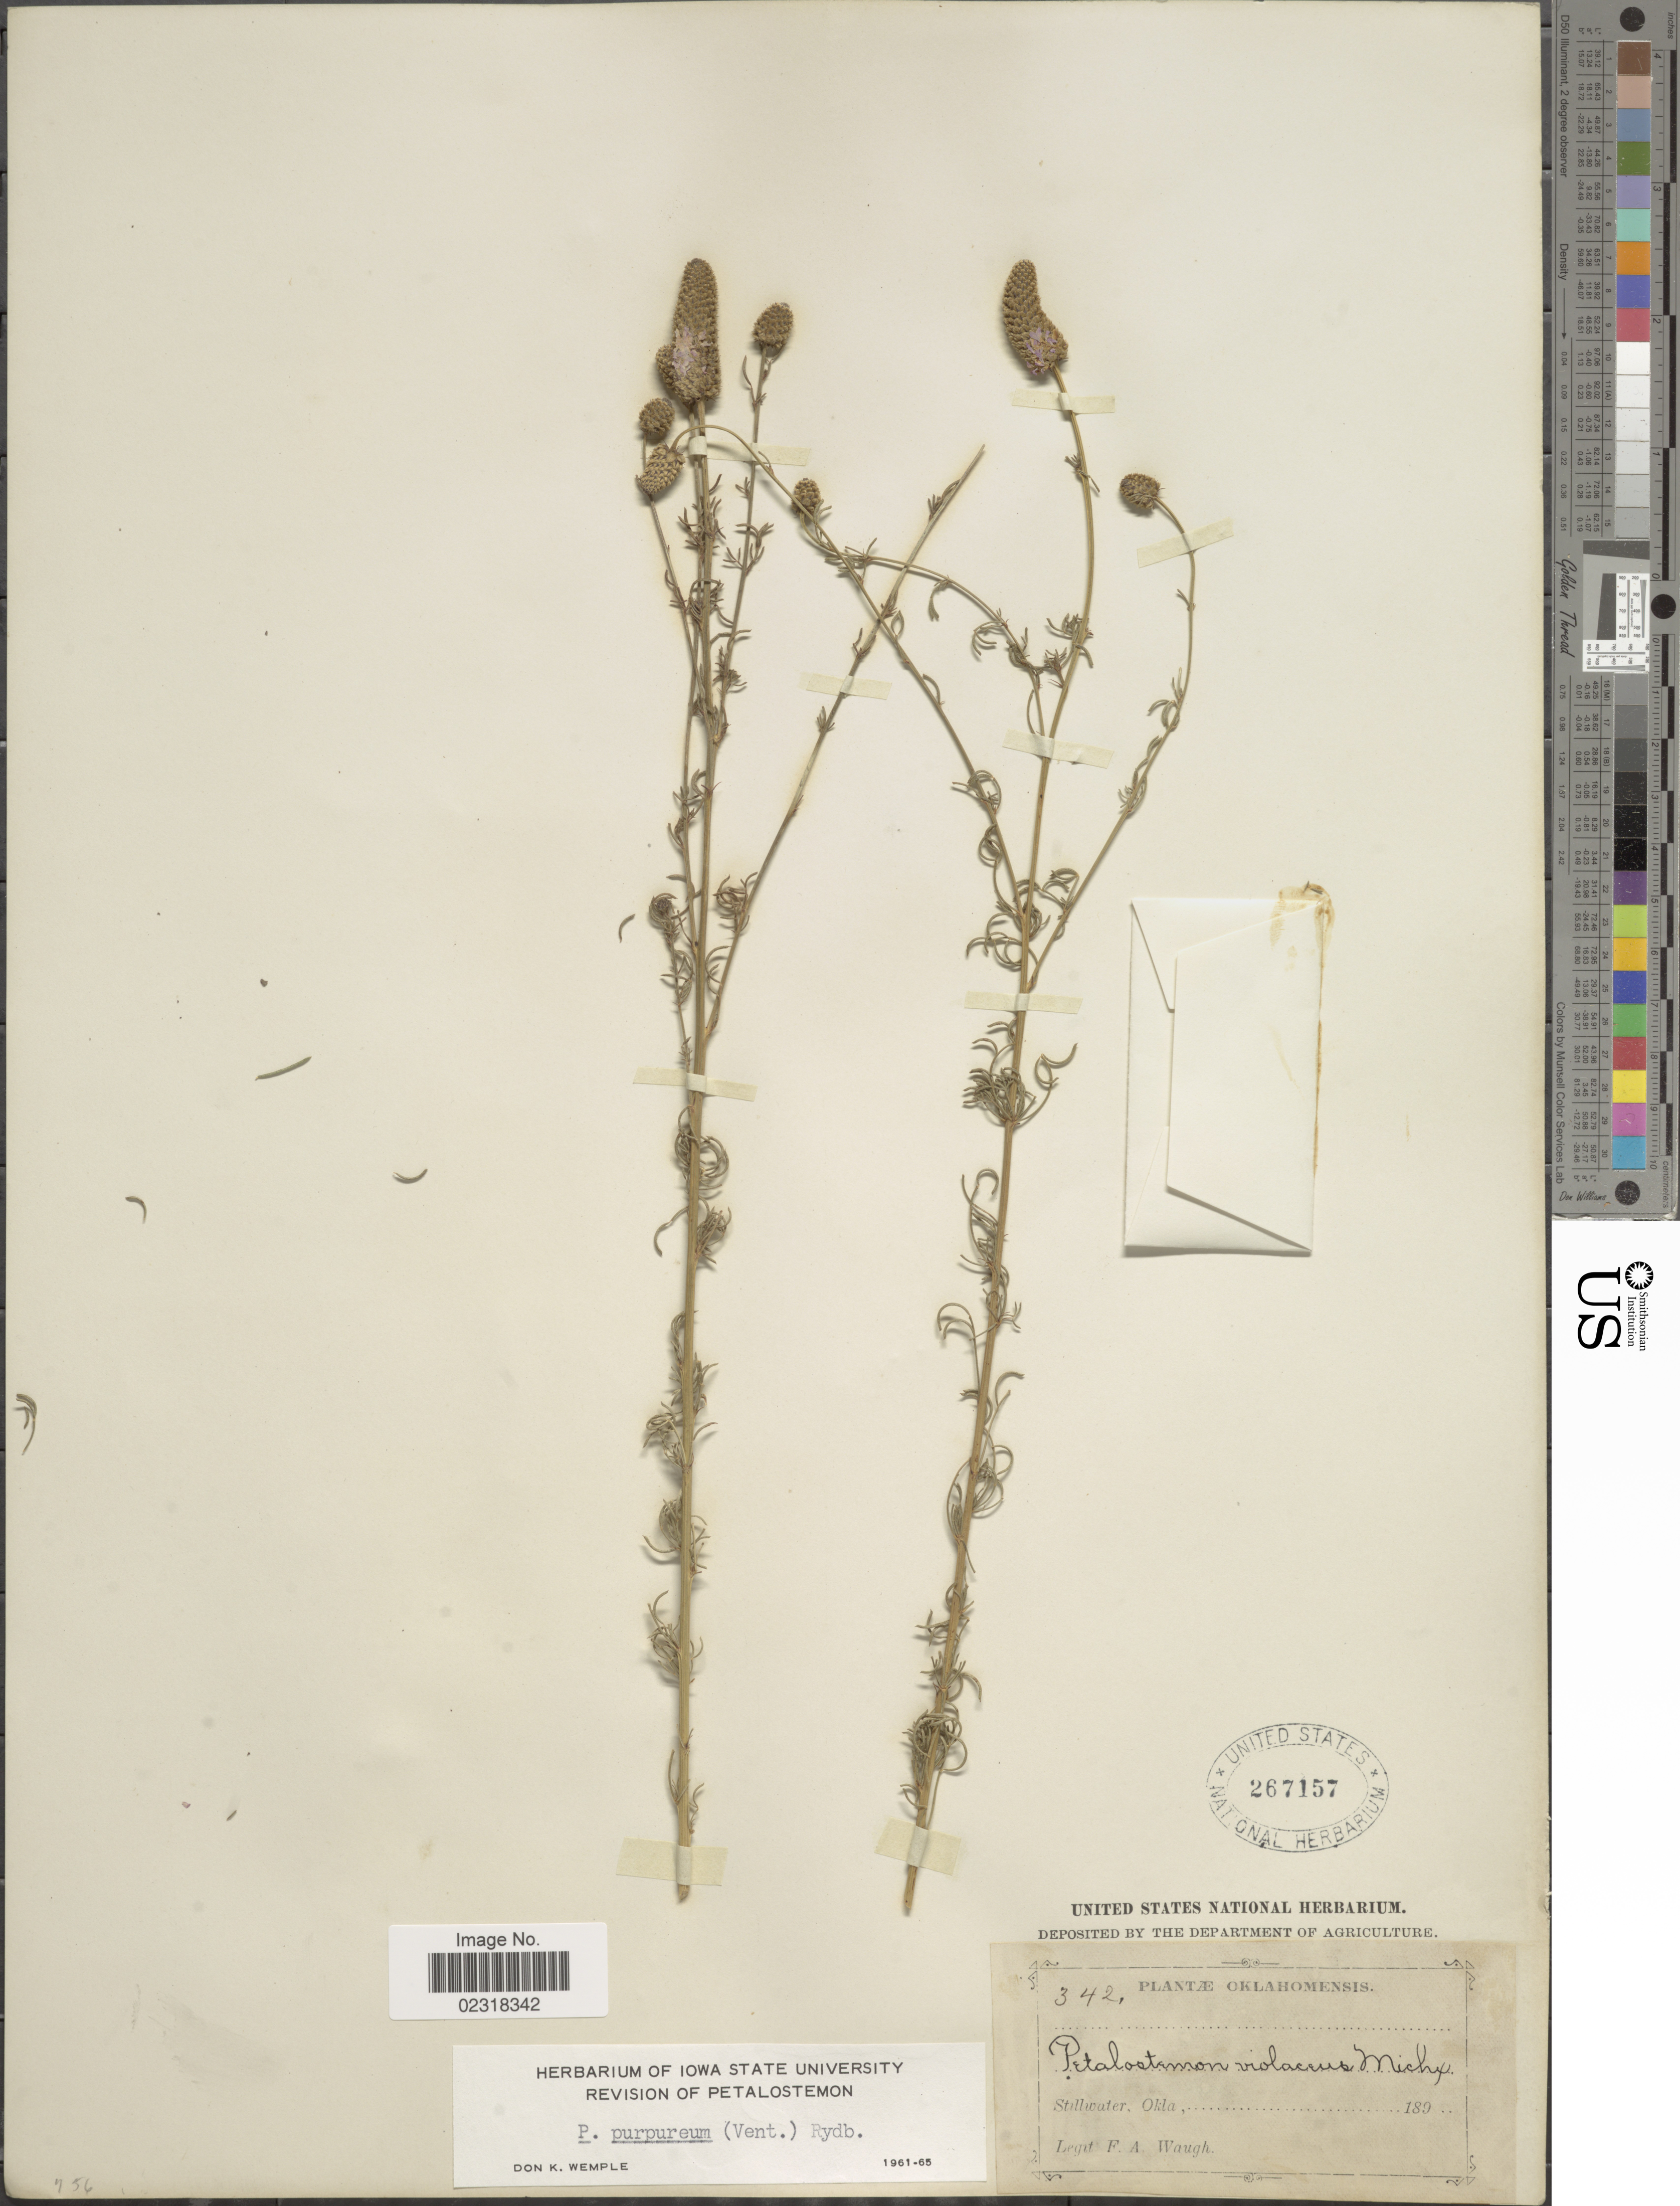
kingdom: Plantae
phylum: Tracheophyta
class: Magnoliopsida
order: Fabales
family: Fabaceae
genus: Dalea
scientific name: Dalea purpurea var. purpurea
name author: Vent.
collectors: F. Waugh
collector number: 342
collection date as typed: Transcribed d/m/y: //189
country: United States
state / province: Oklahoma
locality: Stillwater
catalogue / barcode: US 267157